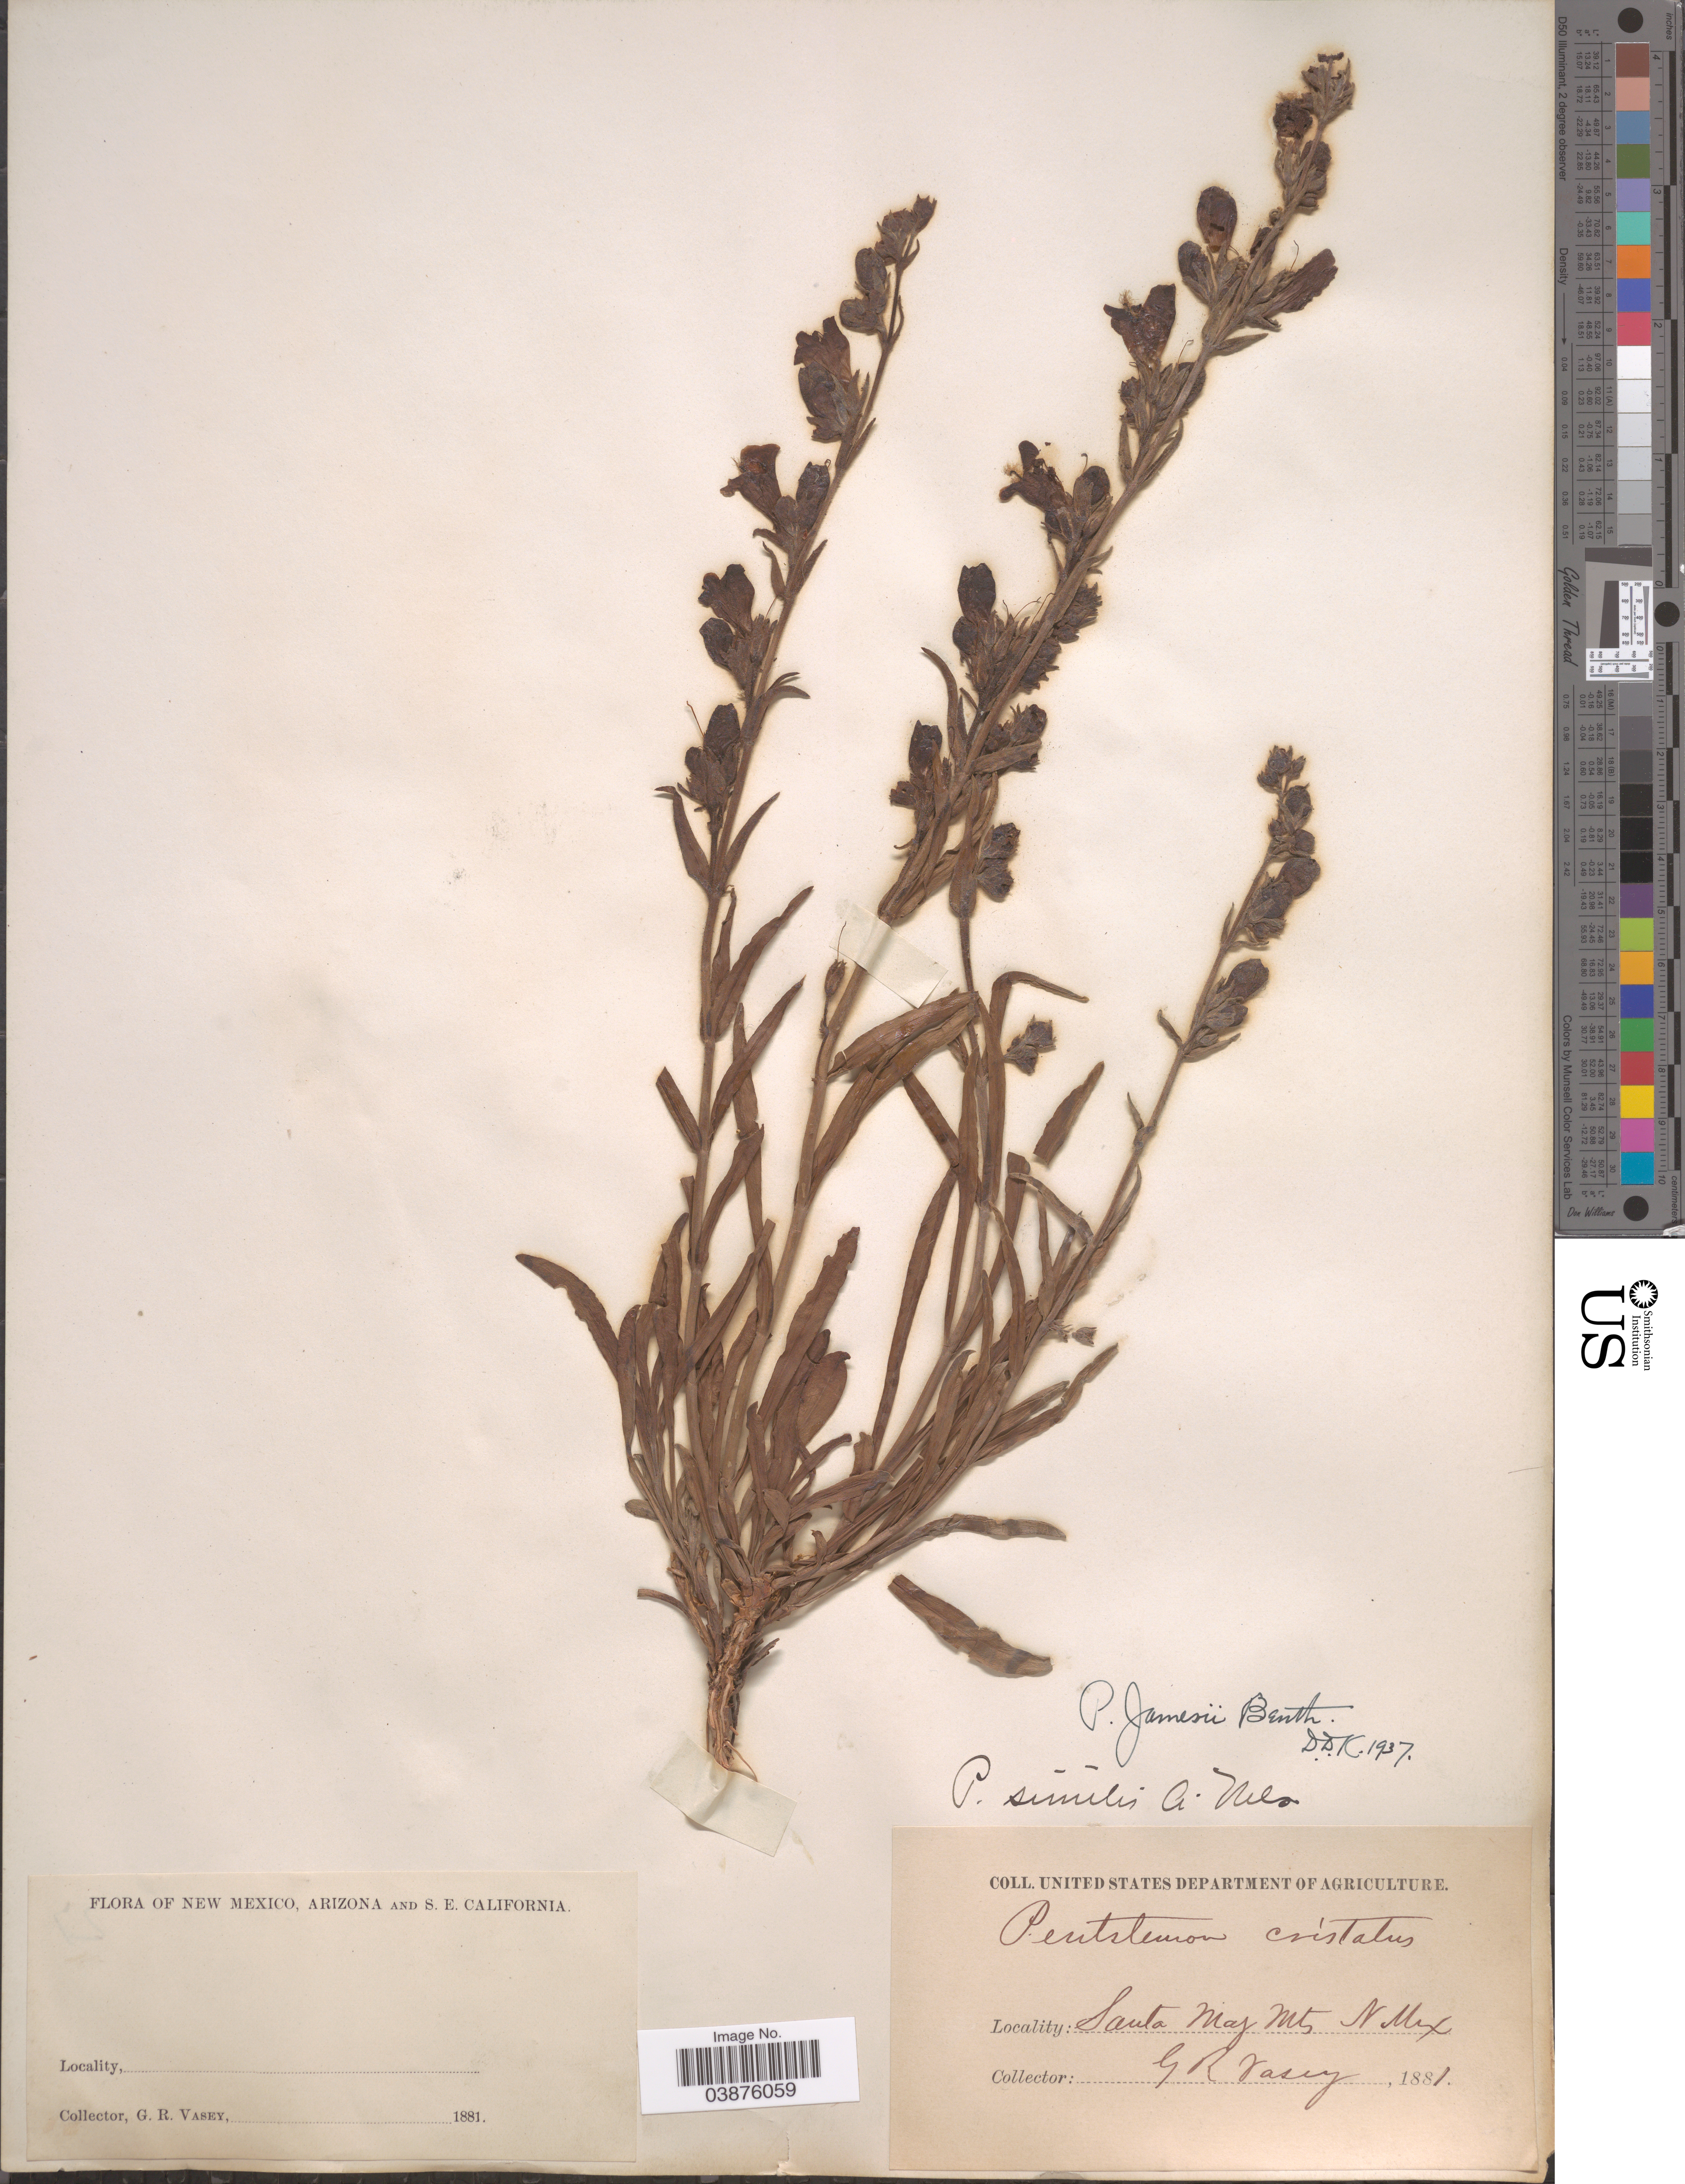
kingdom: Plantae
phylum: Tracheophyta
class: Magnoliopsida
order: Lamiales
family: Plantaginaceae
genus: Penstemon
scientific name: Penstemon jamesii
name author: Benth.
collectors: G. R. Vasey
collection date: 1881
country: United States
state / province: New Mexico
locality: Santa Maj Mts.